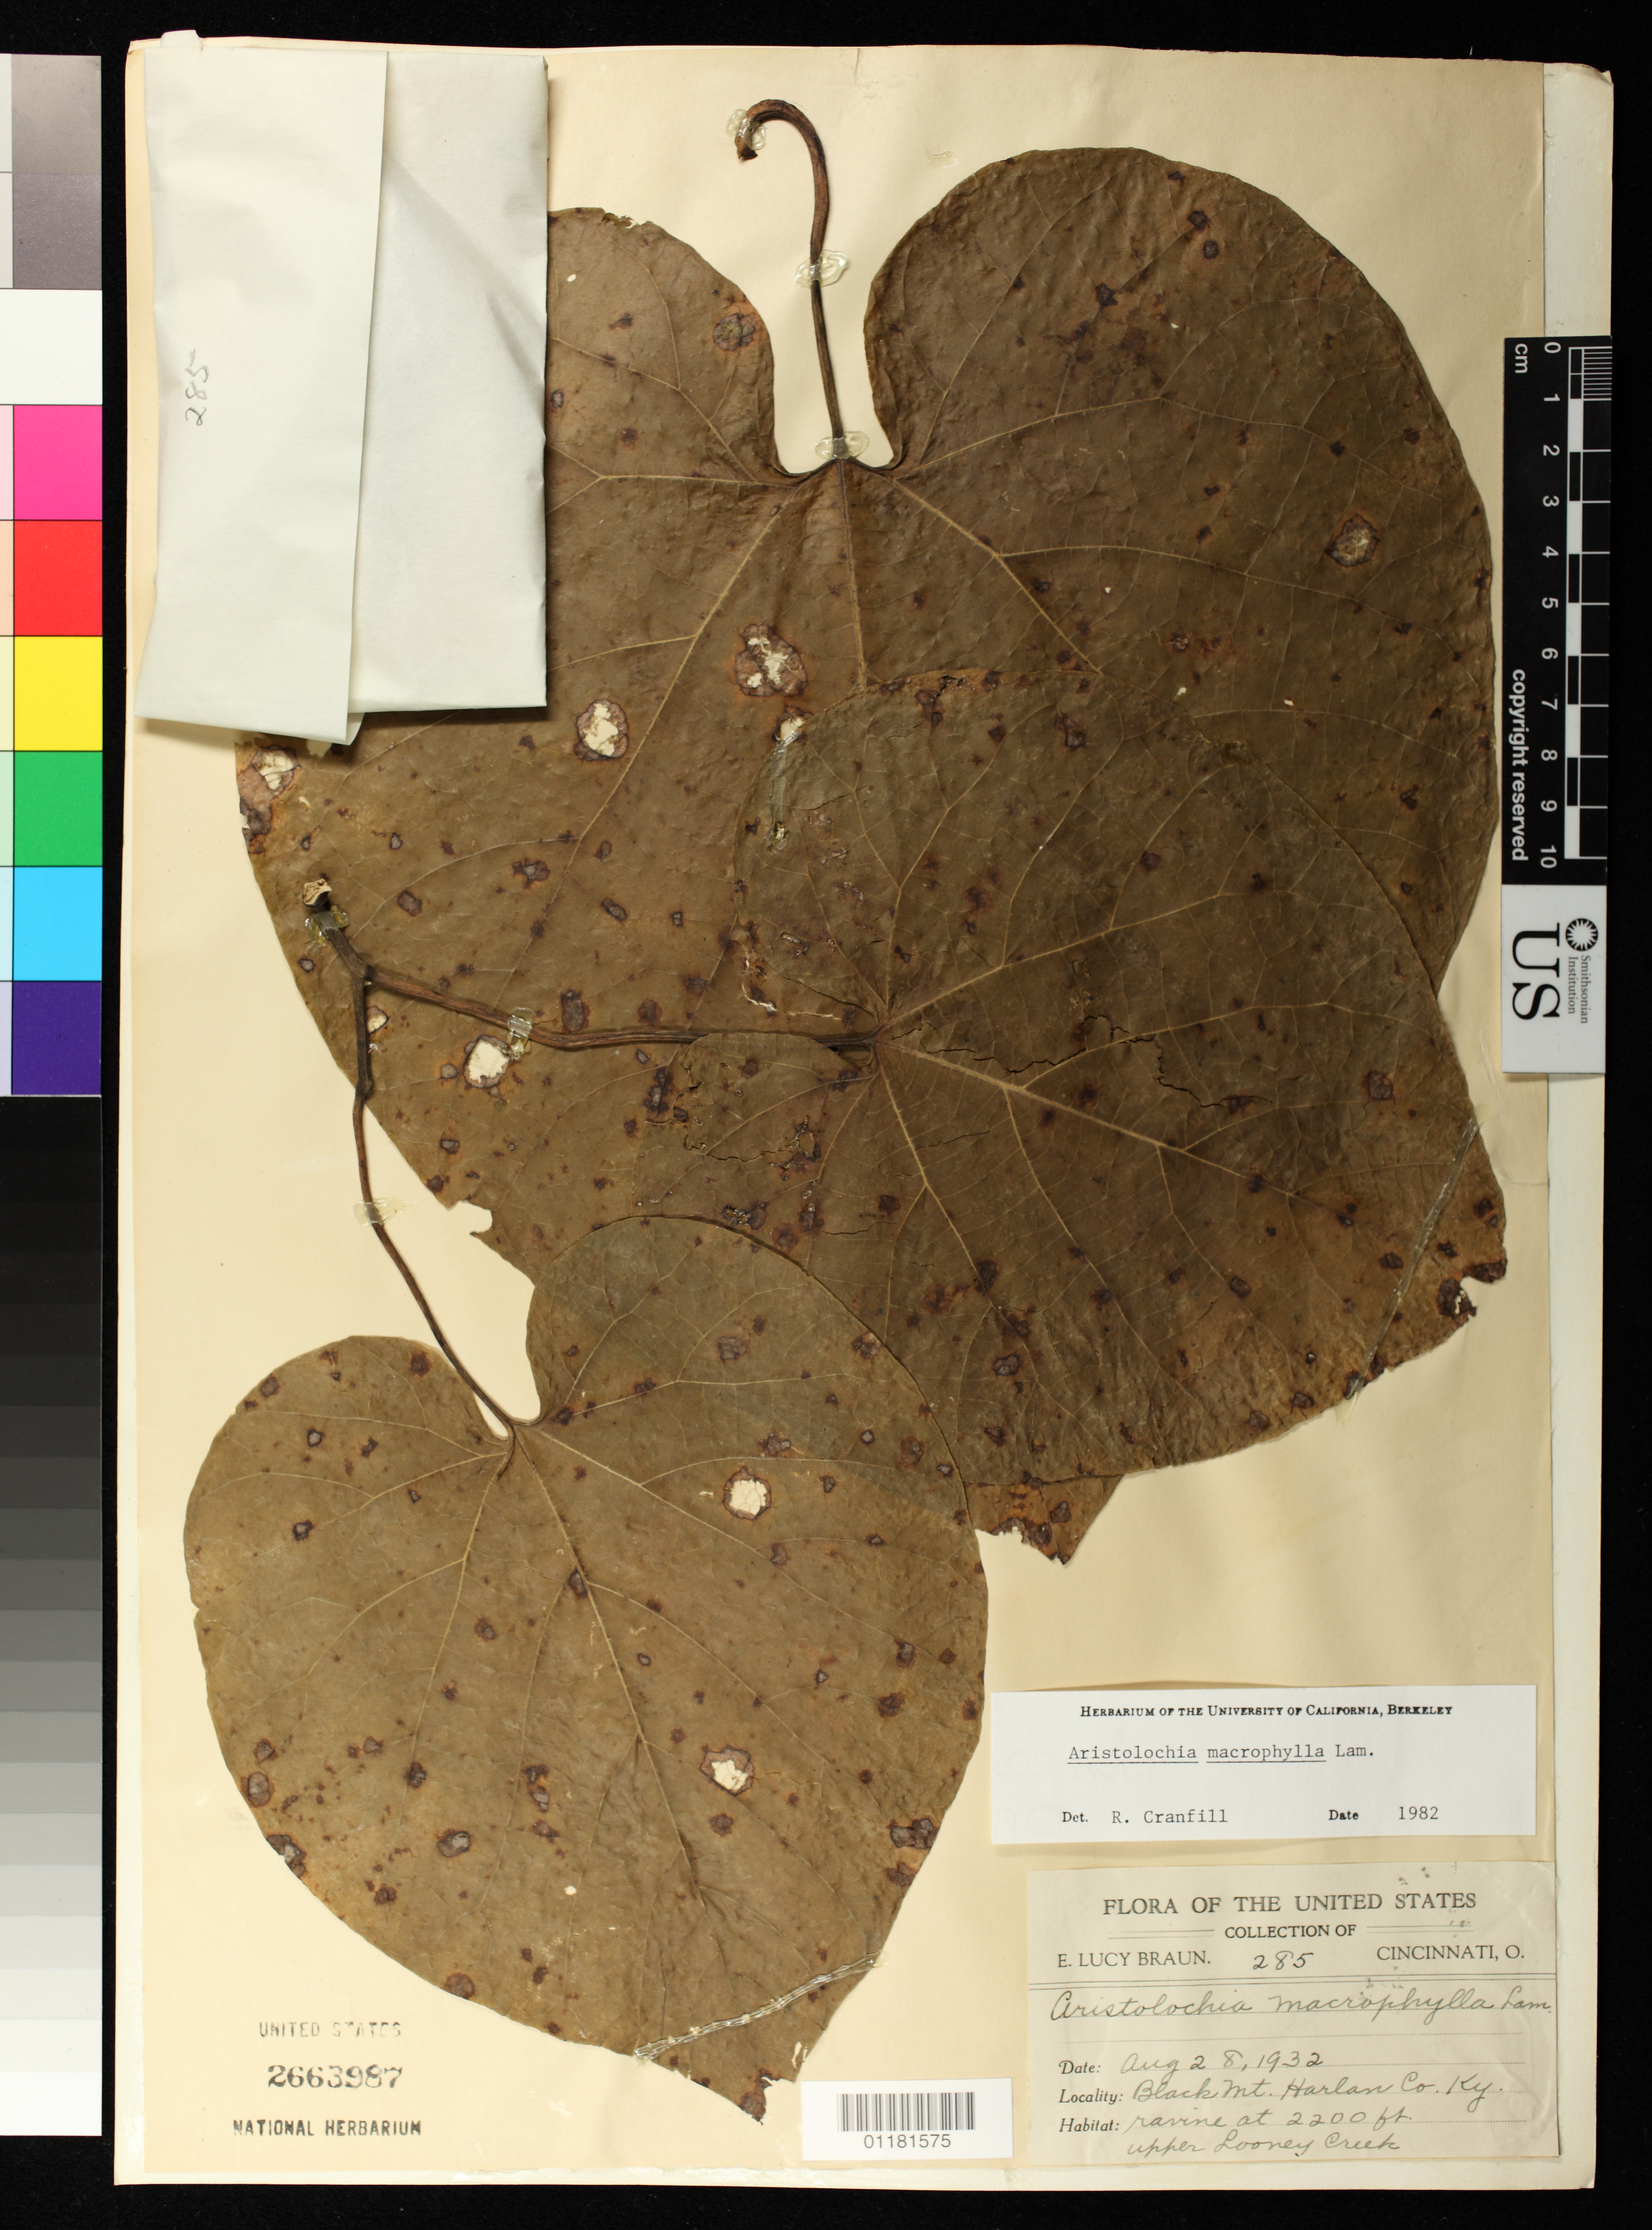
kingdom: Plantae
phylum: Tracheophyta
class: Magnoliopsida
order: Piperales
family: Aristolochiaceae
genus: Aristolochia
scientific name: Aristolochia macrophylla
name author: Lam.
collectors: E. L. Braun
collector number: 285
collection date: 1932-08-28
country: United States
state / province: Kentucky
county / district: Harlan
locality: Upper Looney Creek, ravine, Black Mountain, Harlan County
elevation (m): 671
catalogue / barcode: US 2663987